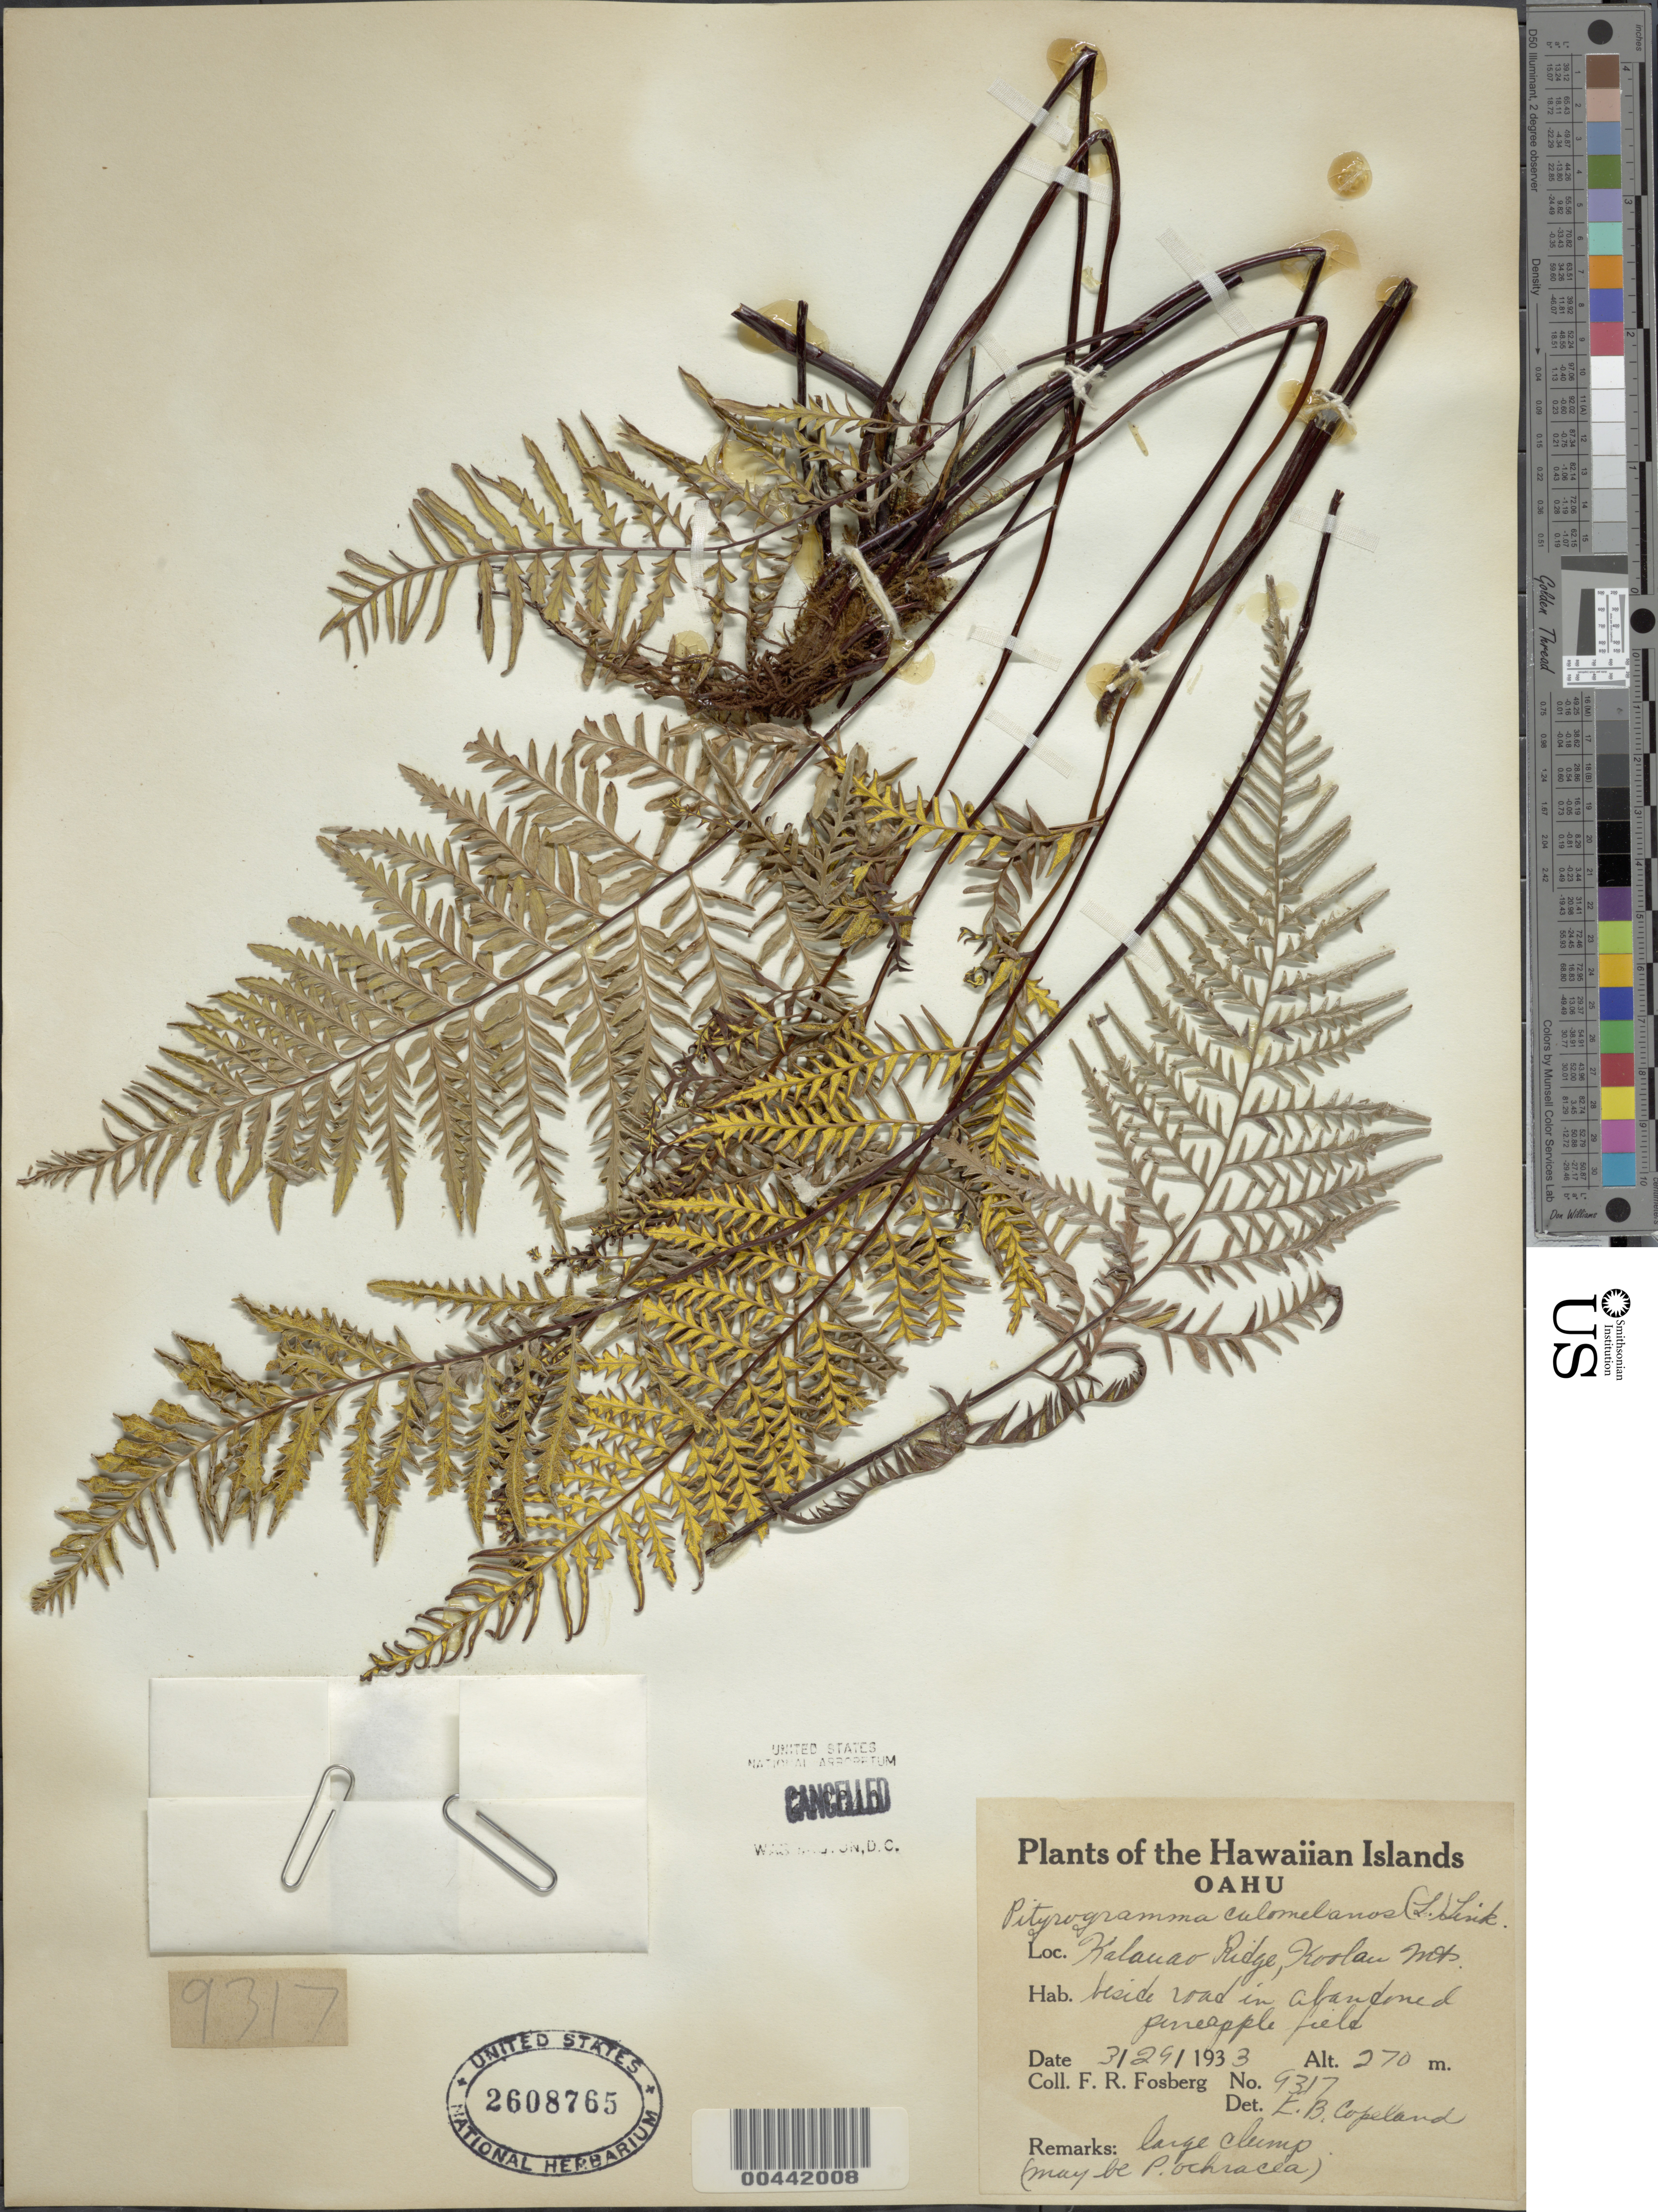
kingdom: Plantae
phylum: Tracheophyta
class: Polypodiopsida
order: Polypodiales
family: Pteridaceae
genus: Pityrogramma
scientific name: Pityrogramma austroamericana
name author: Domin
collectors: F. R. Fosberg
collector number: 9317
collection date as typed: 29 Mar 1933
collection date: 1933-03-29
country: United States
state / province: Hawaii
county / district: Honolulu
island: Oahu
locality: Kalauao Ridge, Koolau Mts.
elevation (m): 270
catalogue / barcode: US 2608765